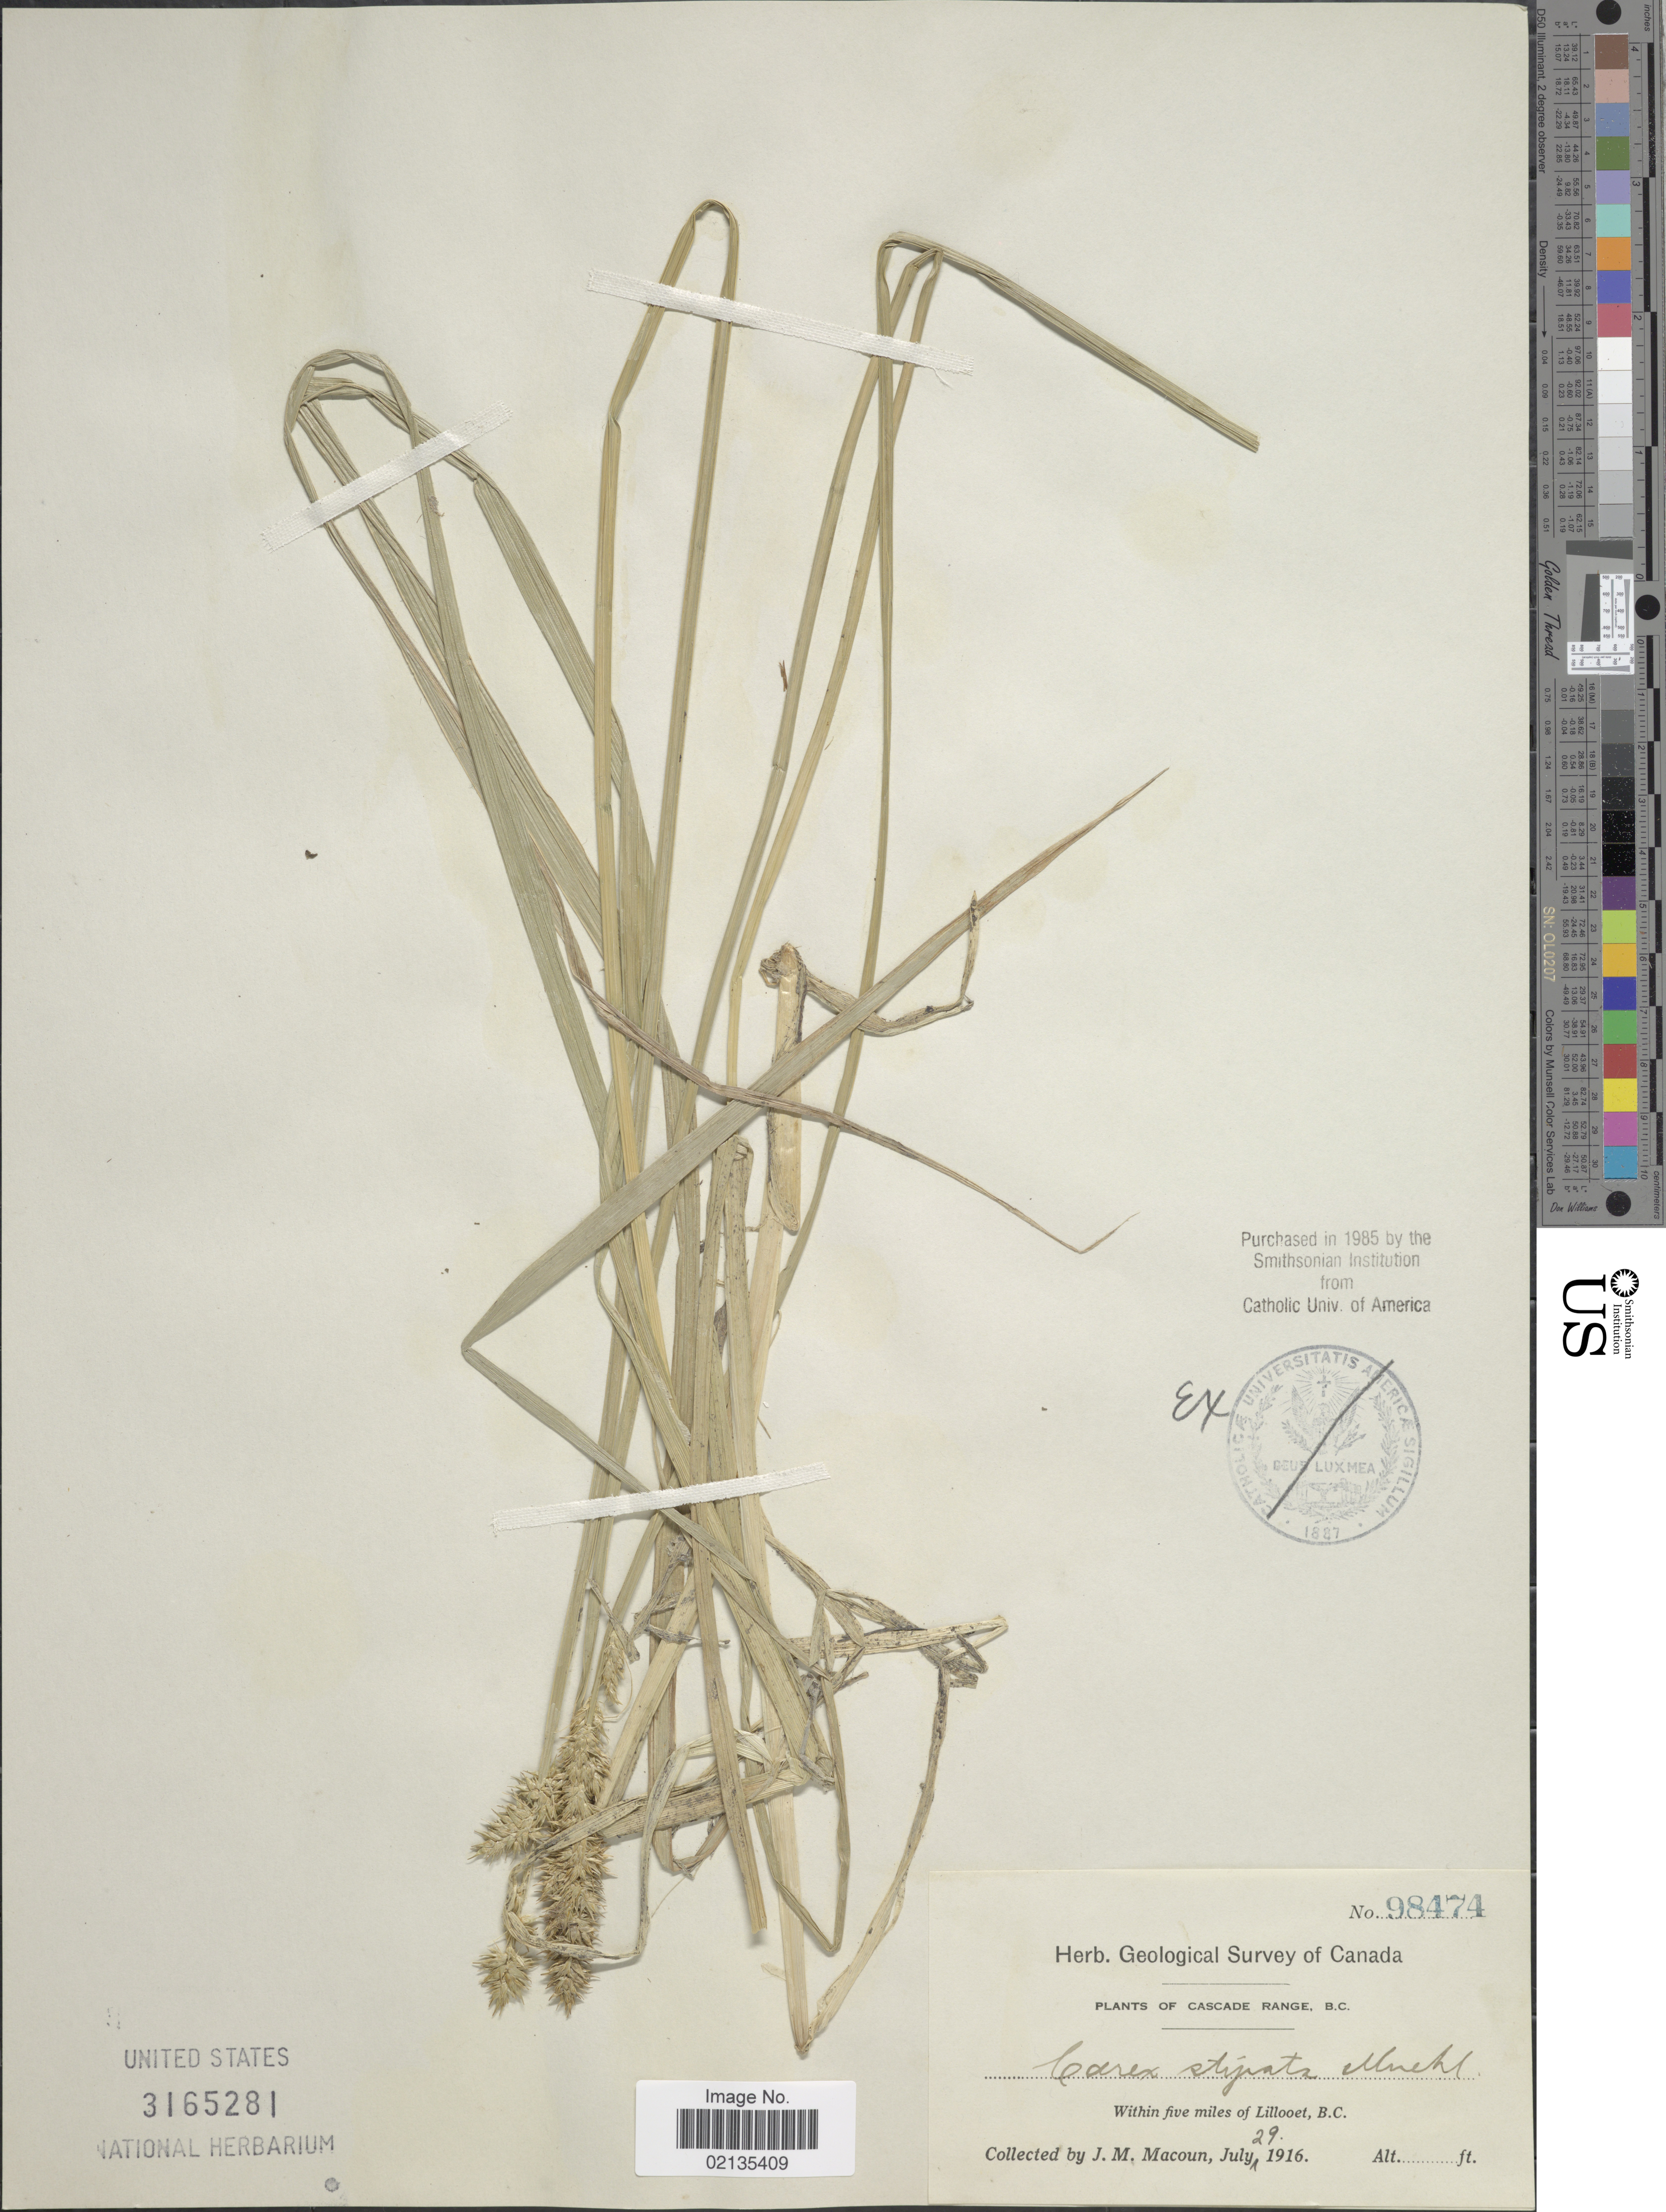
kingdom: Plantae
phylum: Tracheophyta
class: Liliopsida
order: Poales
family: Cyperaceae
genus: Carex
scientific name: Carex stipata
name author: Muhl. ex Willd.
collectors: J. M. Macoun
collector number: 98474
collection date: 1916-07-29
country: Canada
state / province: British Columbia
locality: Cascade Range, within five miles of Lillooet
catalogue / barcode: US 3165281